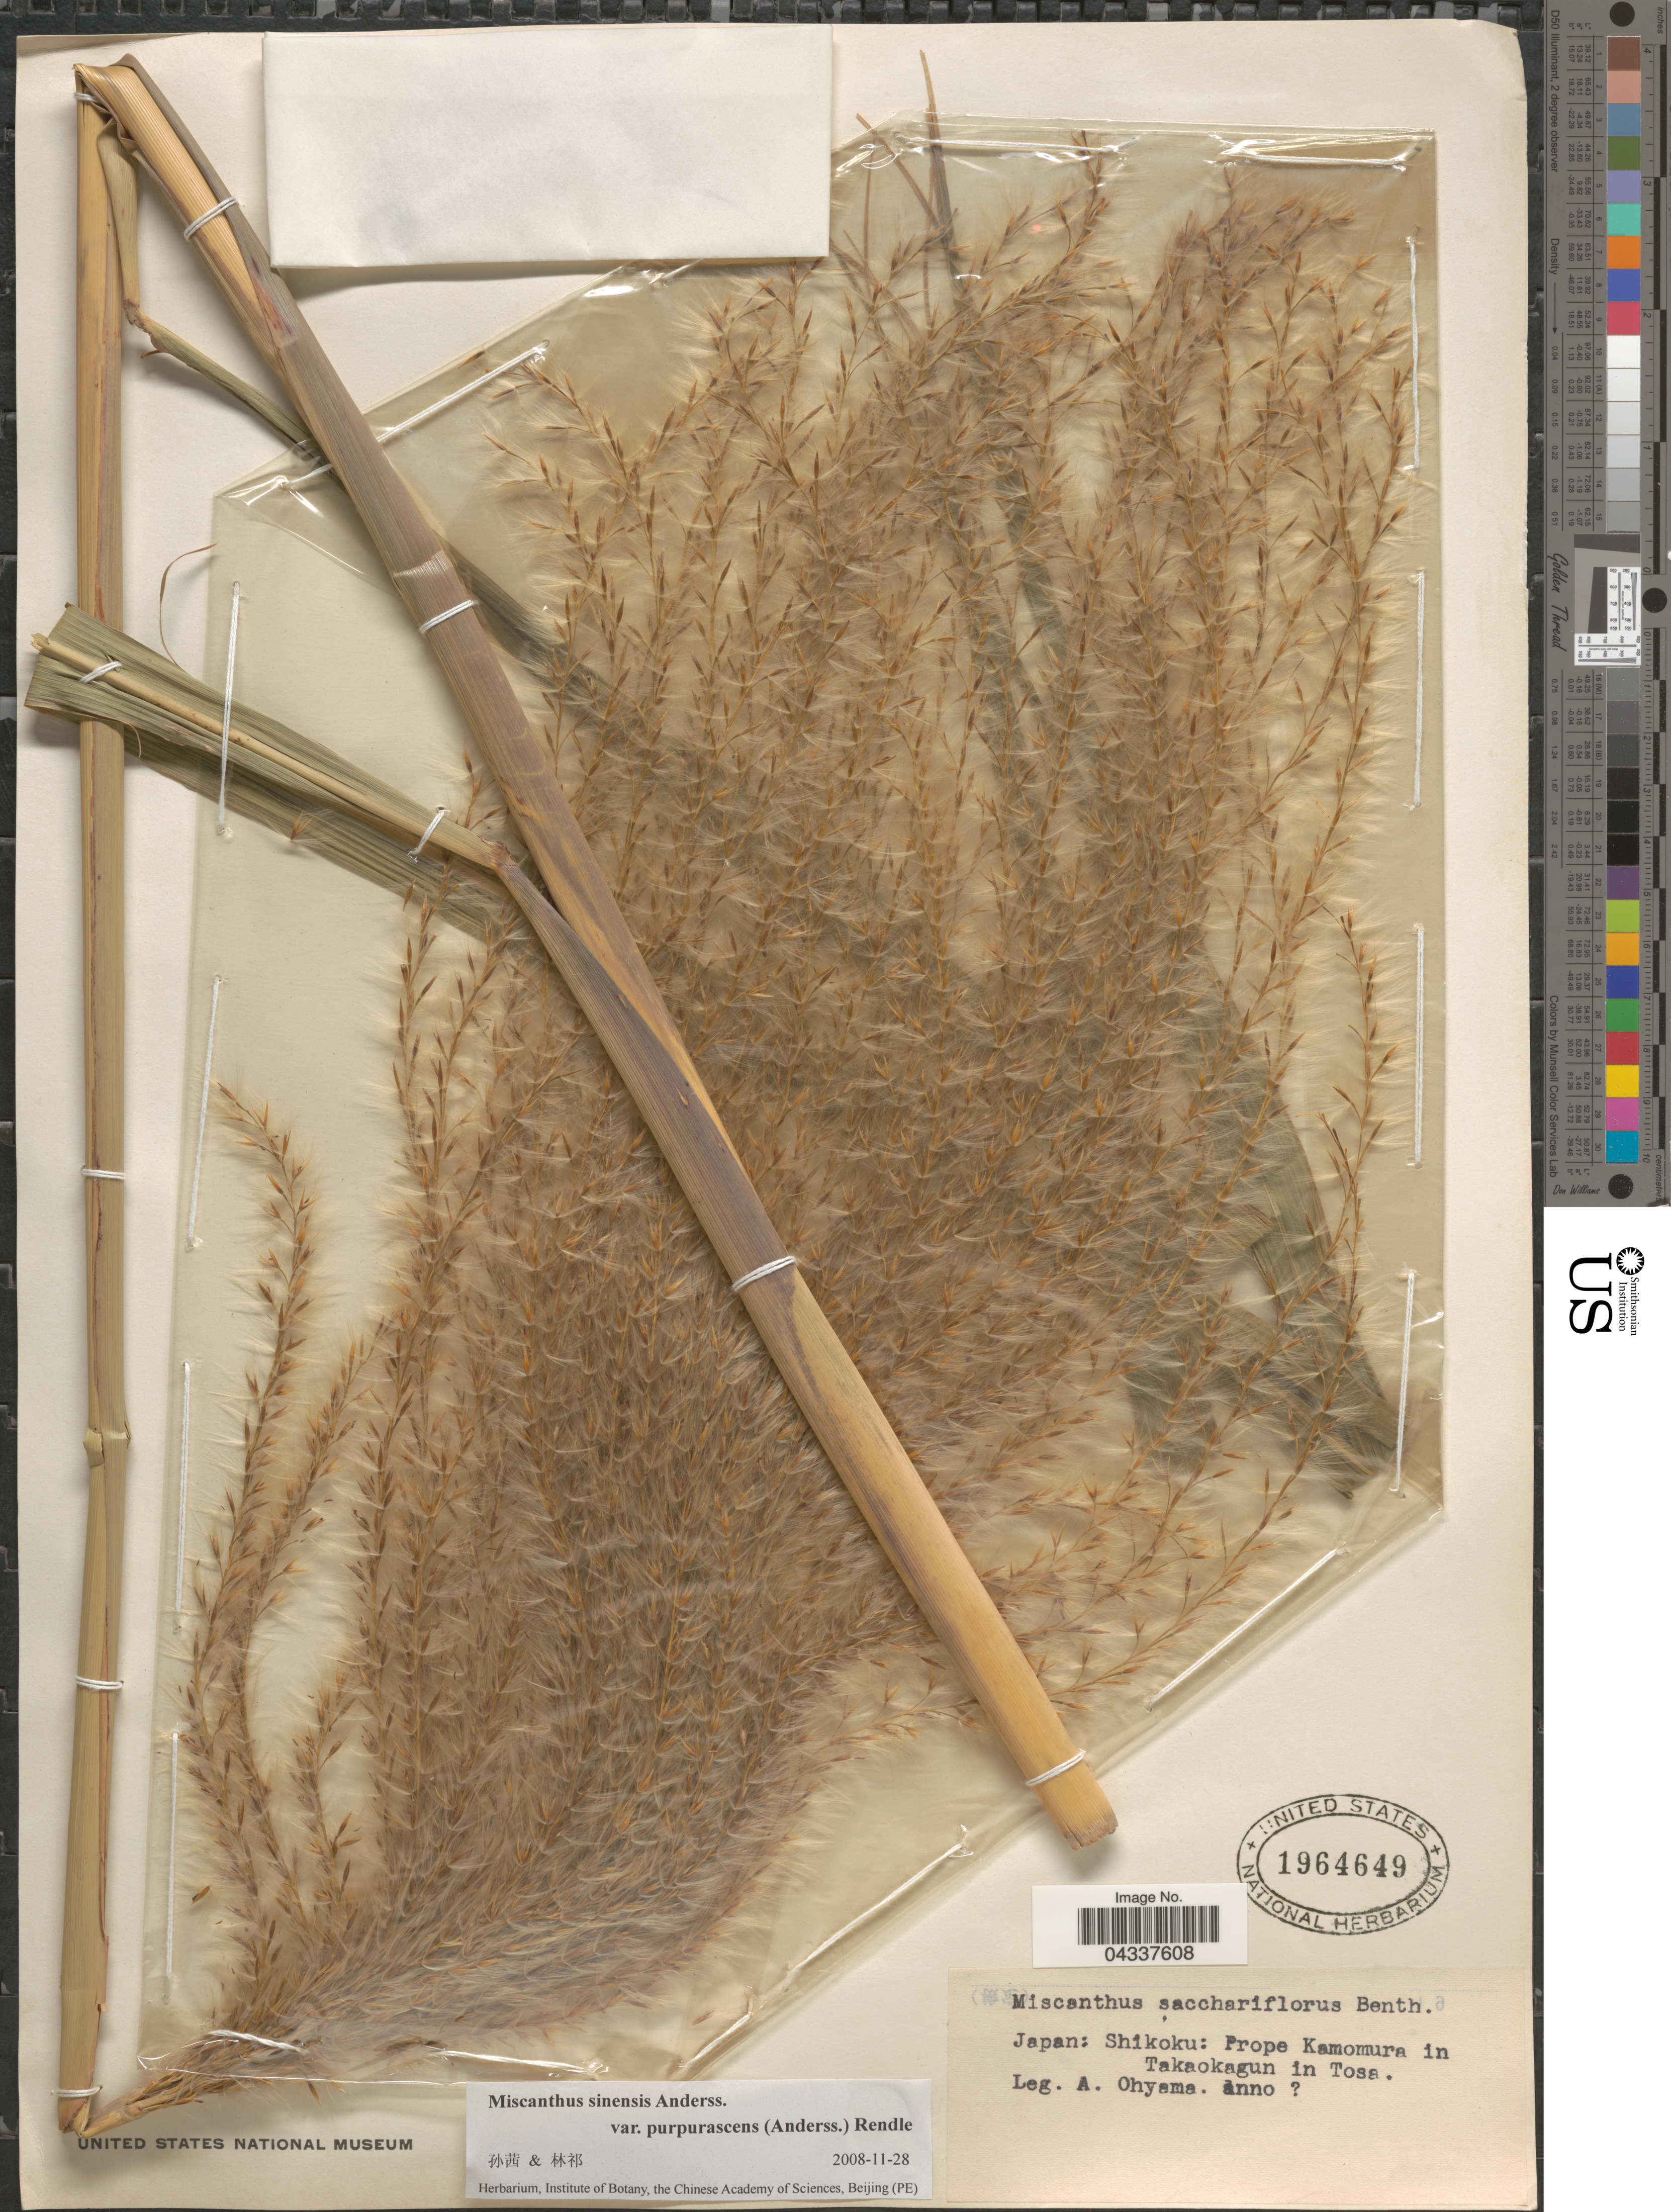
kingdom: Plantae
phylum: Tracheophyta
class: Liliopsida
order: Poales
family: Poaceae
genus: Miscanthus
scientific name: Miscanthus sinensis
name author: Andersson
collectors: A. Ohyama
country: Japan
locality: Shikoku: Prope Kamomura in Takaokagun in Tosa.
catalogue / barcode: US 1964649